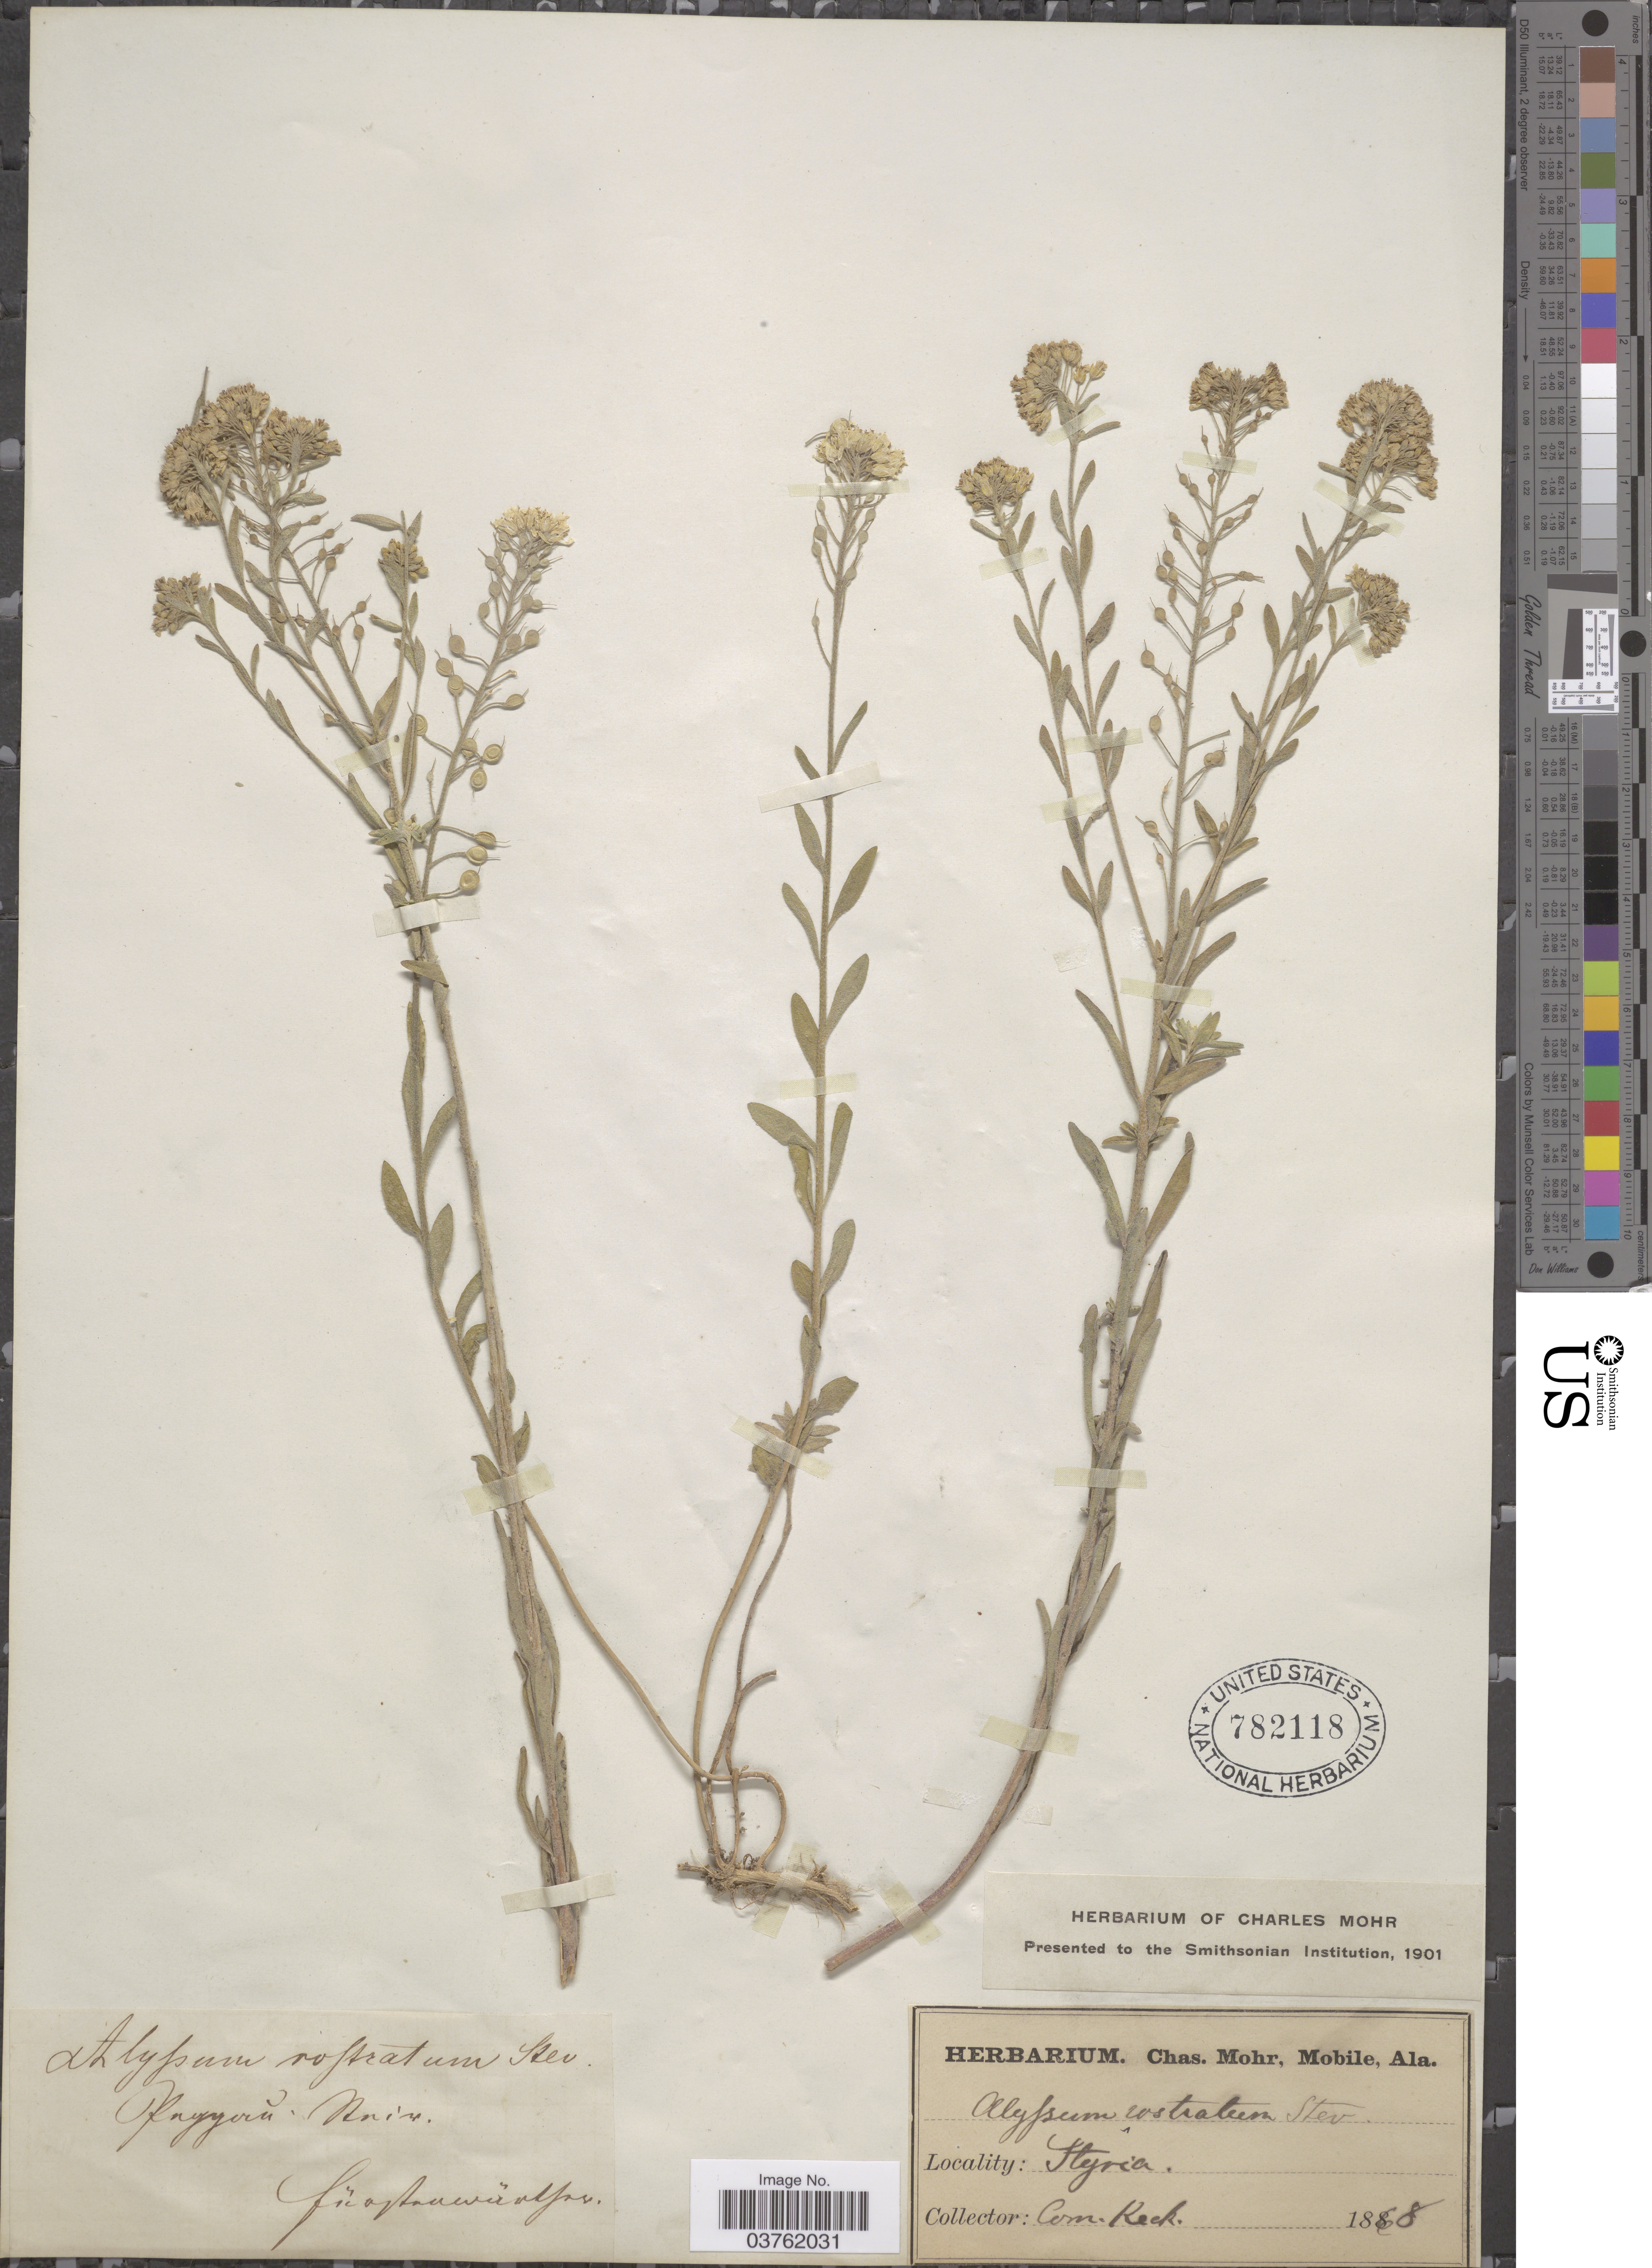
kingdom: Plantae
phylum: Tracheophyta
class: Magnoliopsida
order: Brassicales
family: Brassicaceae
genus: Alyssum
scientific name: Alyssum rostratum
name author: Wierzb. ex Nyman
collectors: -- Keck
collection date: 1868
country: Austria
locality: Styria. [illegible text].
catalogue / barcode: US 782118